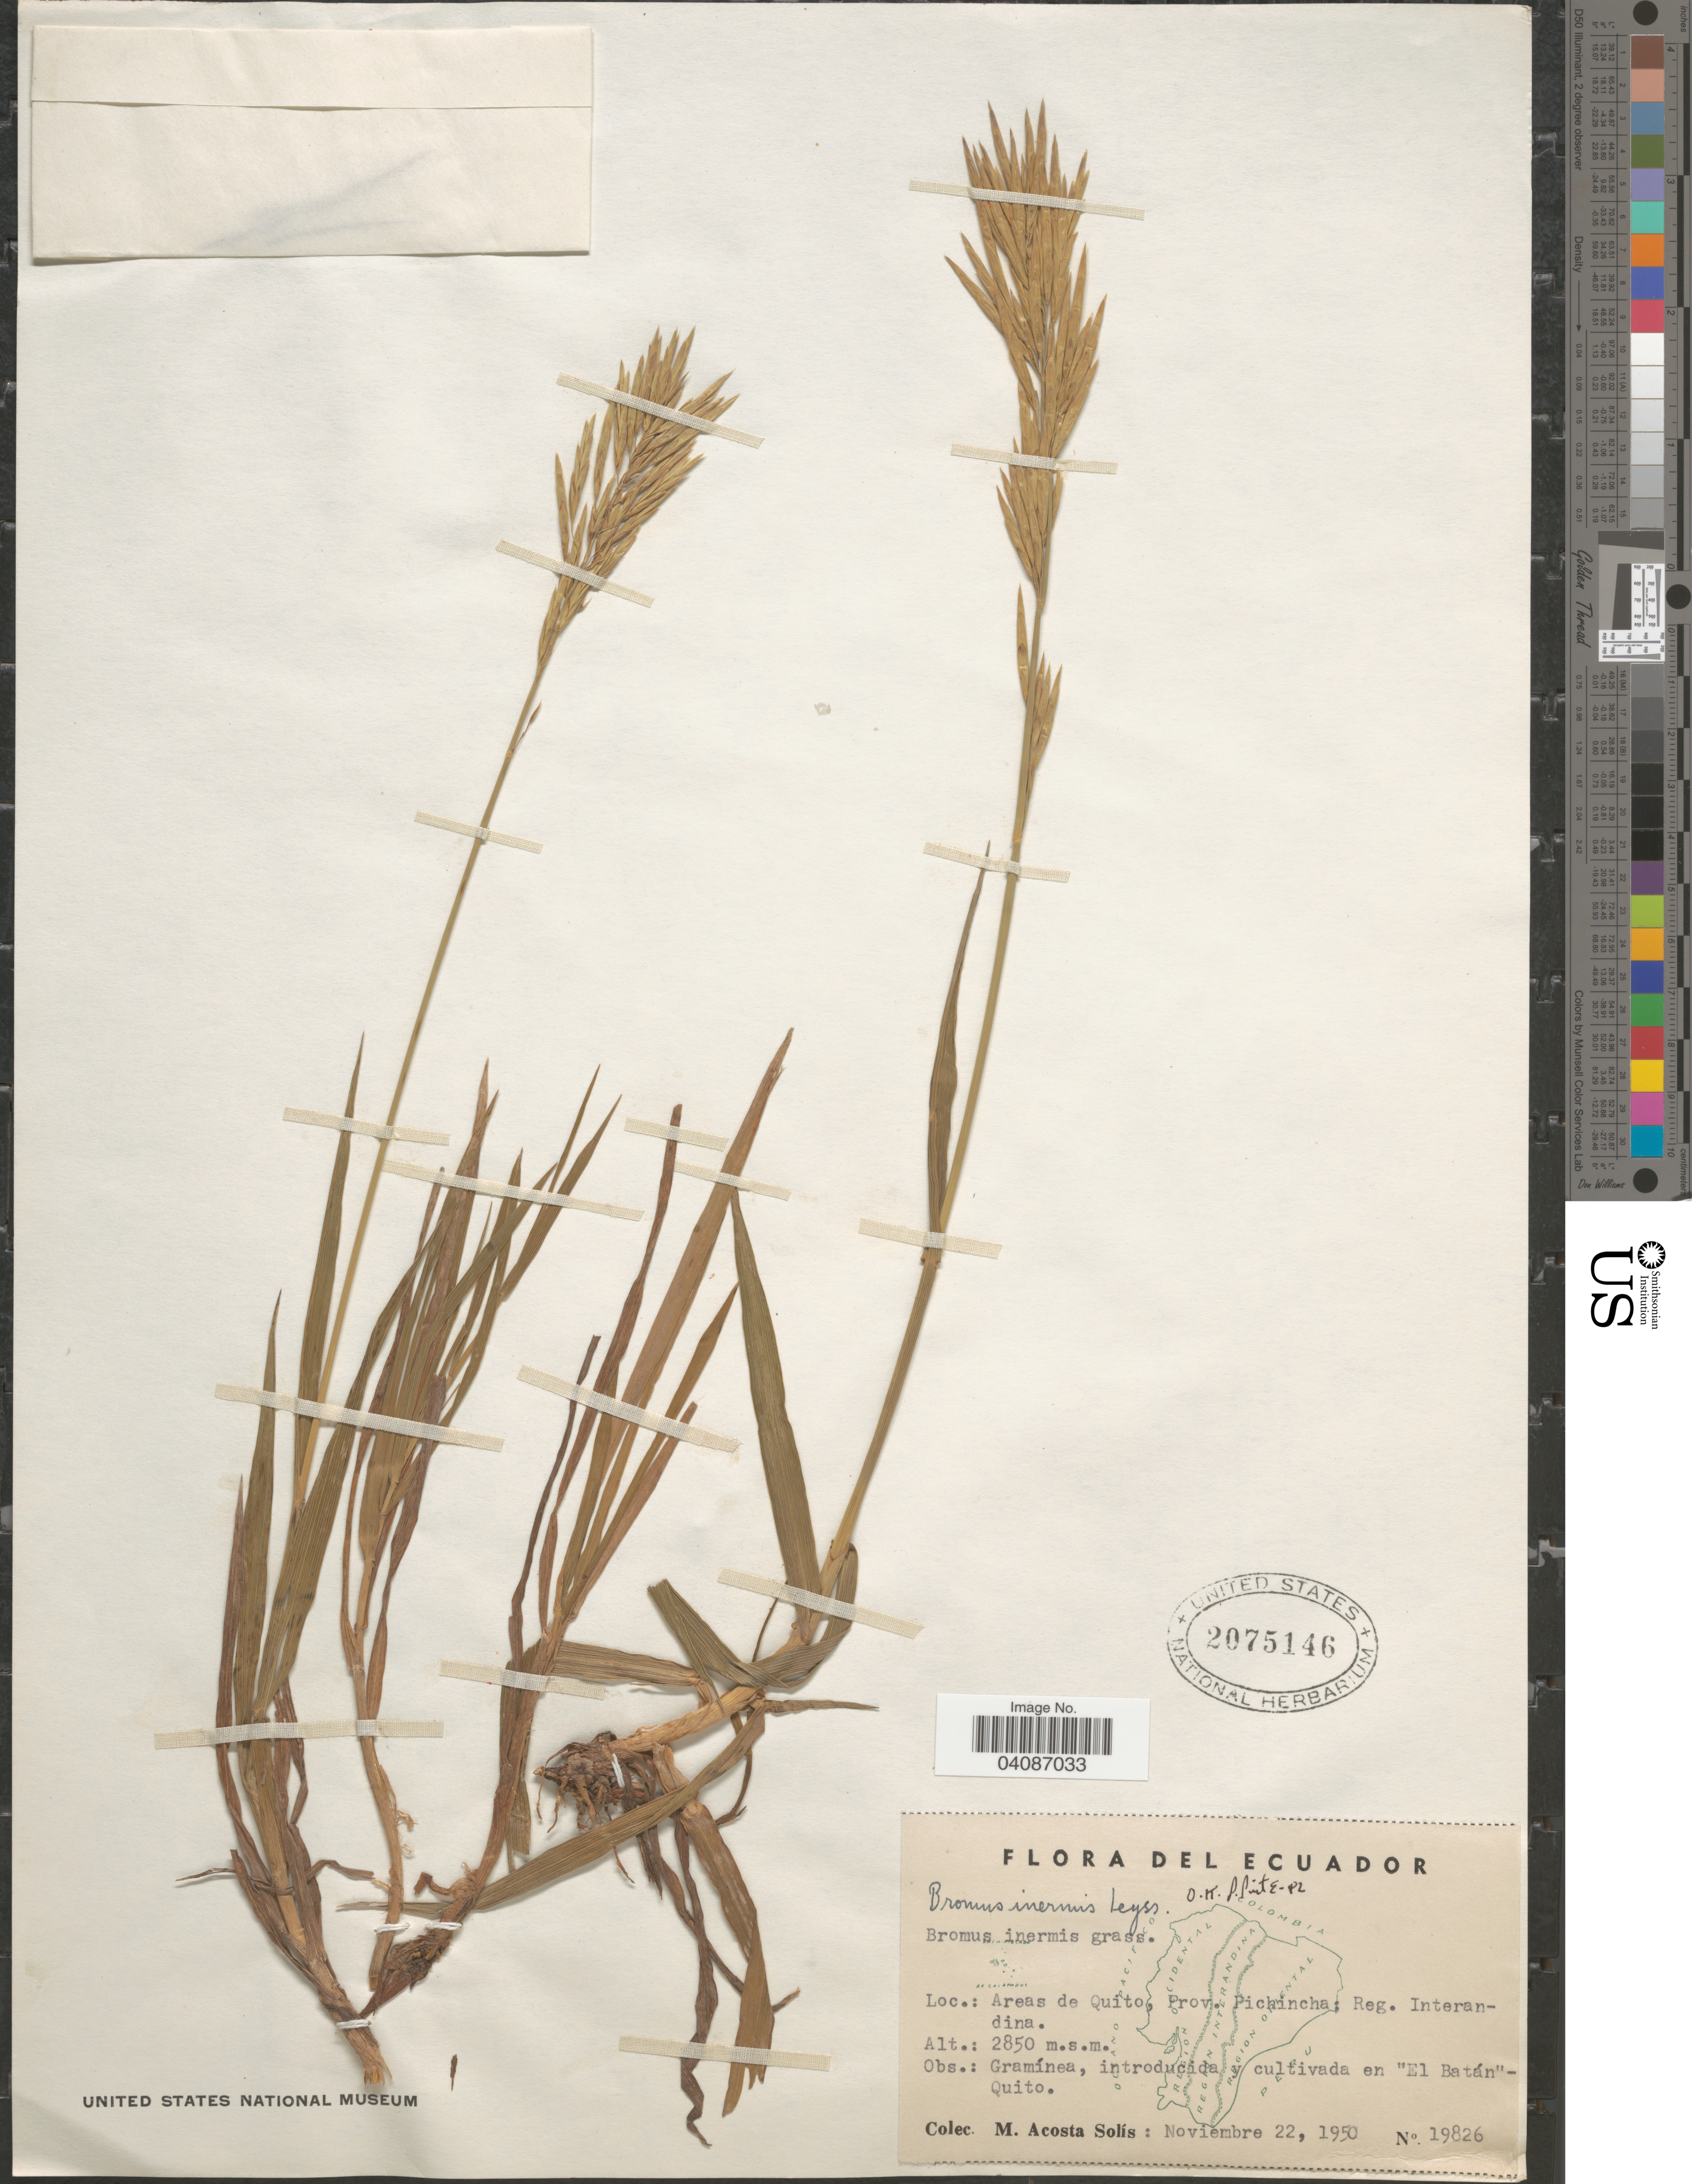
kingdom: Plantae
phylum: Tracheophyta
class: Liliopsida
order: Poales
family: Poaceae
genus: Bromus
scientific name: Bromus inermis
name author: Leyss.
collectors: M. Acosta Solis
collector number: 19826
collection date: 1950-11-22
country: Ecuador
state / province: Pichincha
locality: Areas de Quito, Reg. Interandina.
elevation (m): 2850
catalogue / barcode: US 2075146